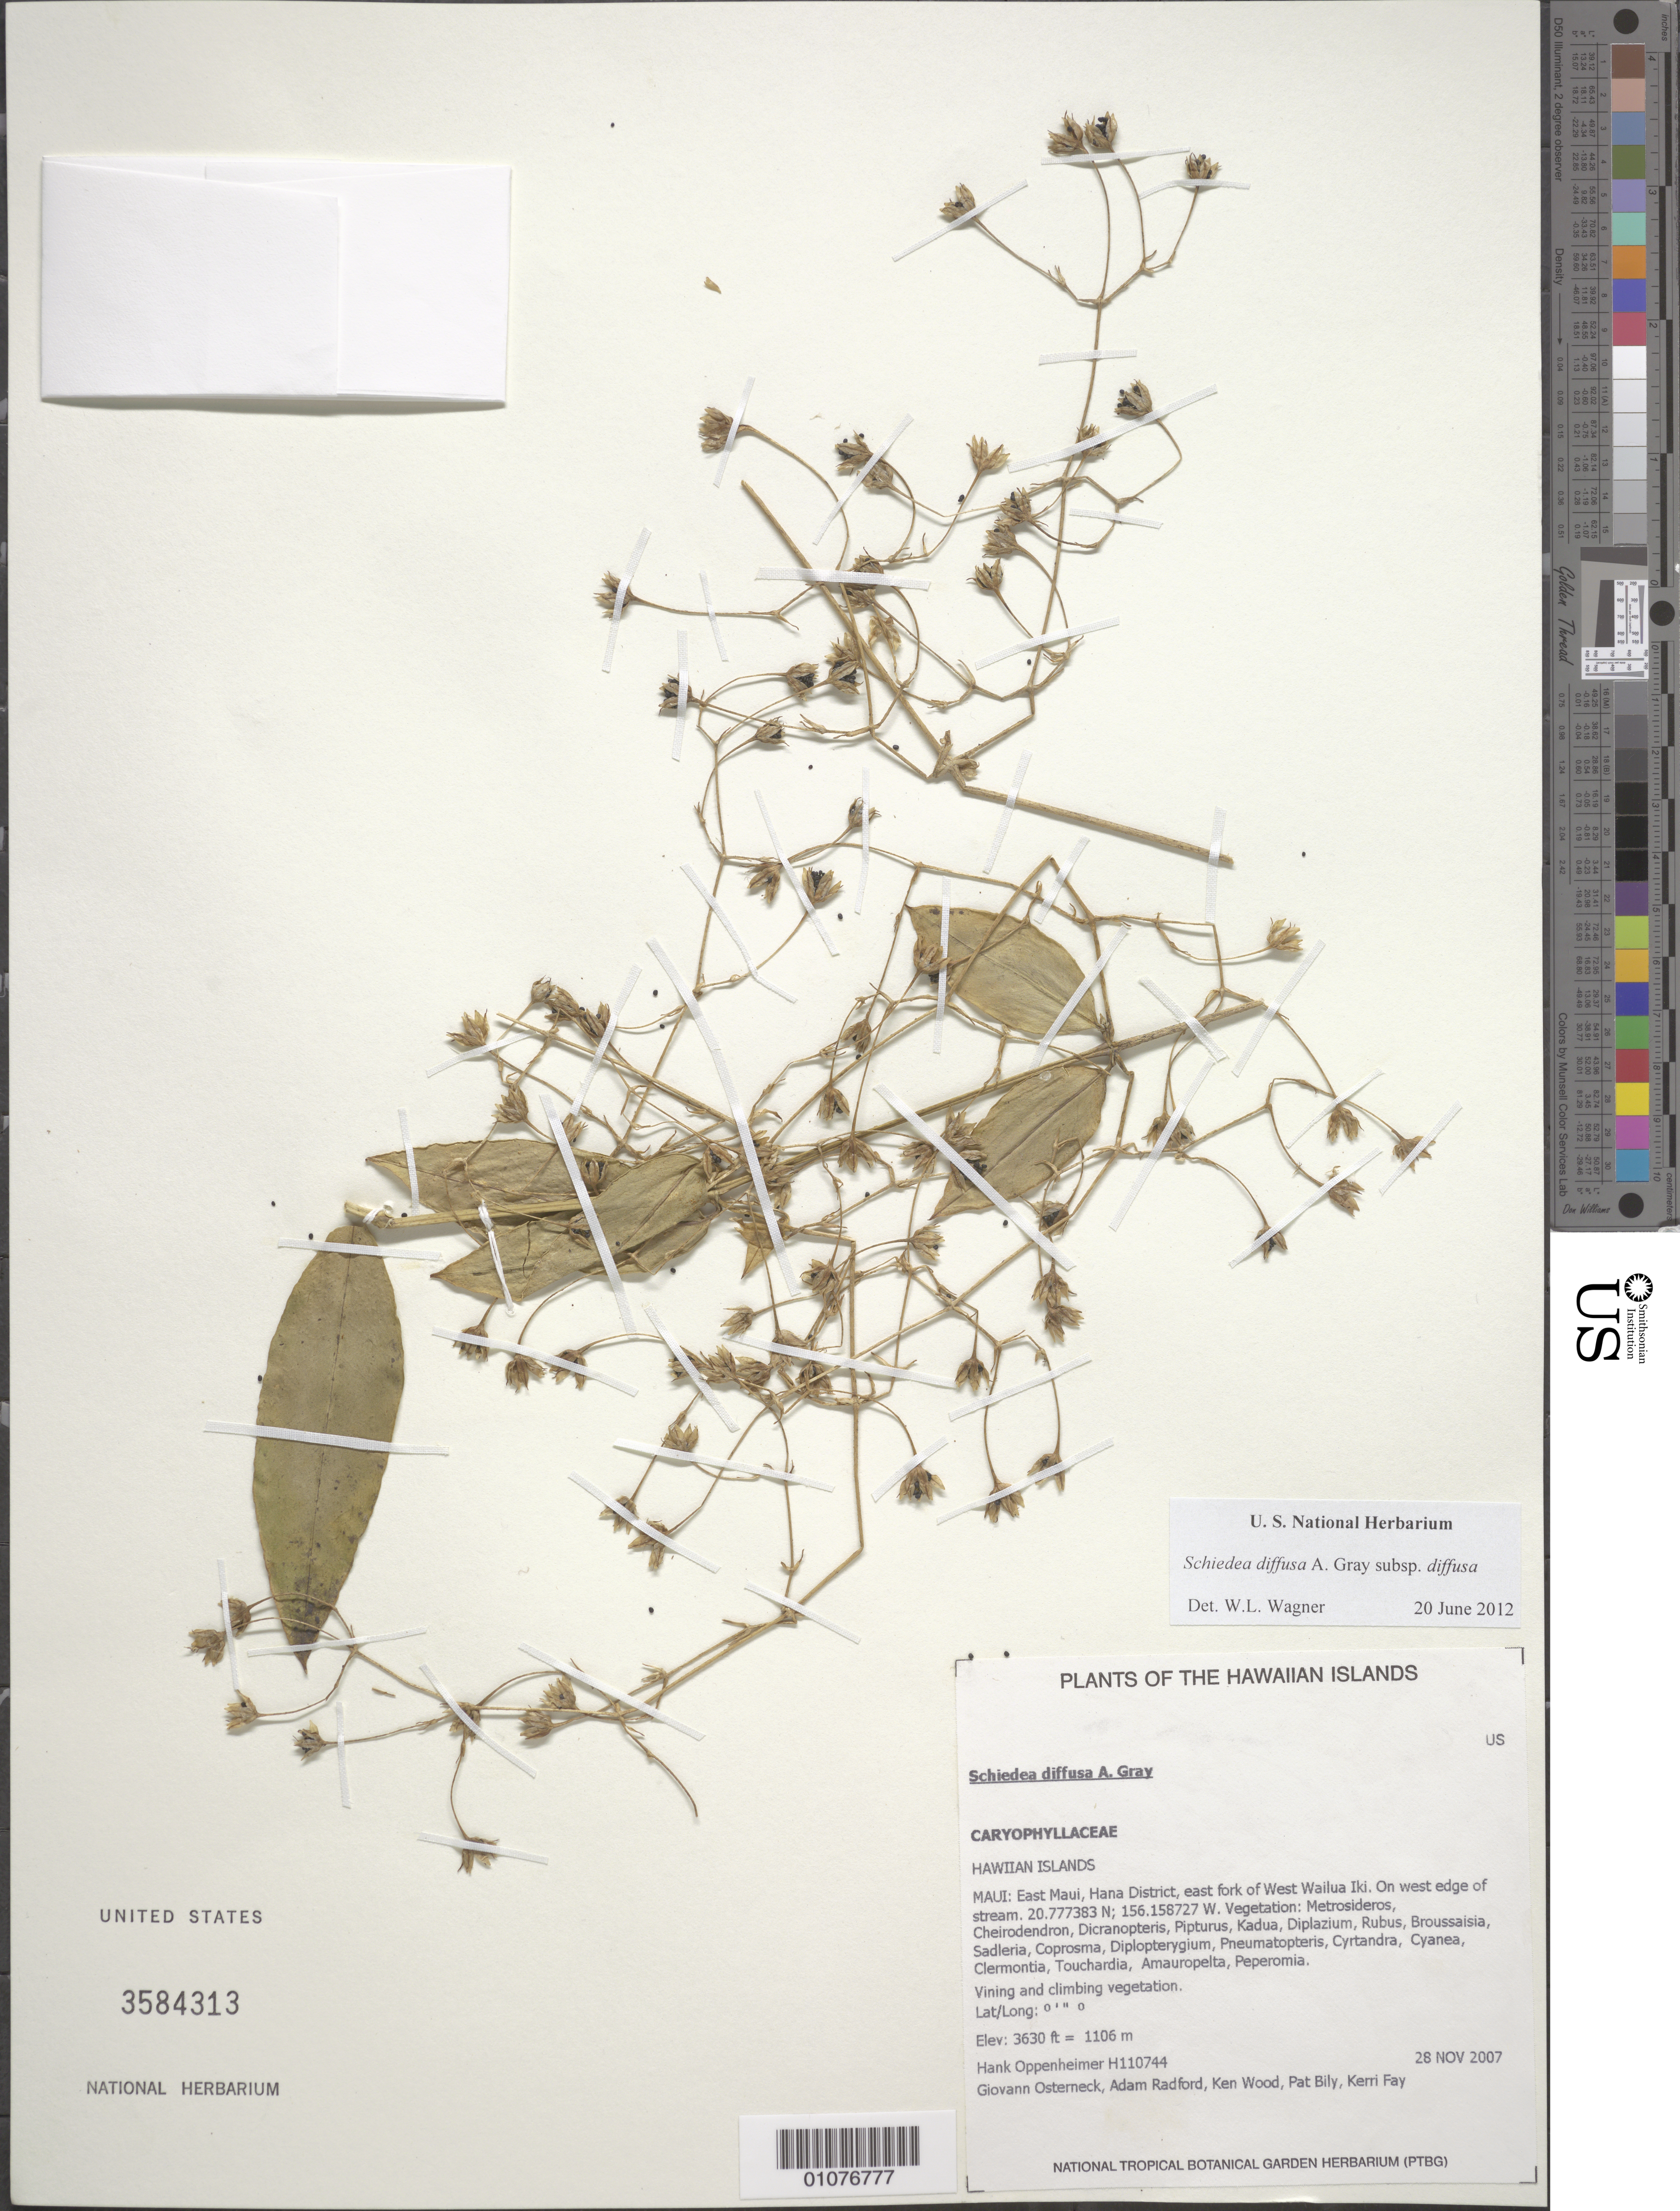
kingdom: Plantae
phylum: Tracheophyta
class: Magnoliopsida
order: Caryophyllales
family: Caryophyllaceae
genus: Schiedea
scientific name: Schiedea diffusa subsp. diffusa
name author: A. Gray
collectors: H. Oppenheimer, G. Osterneck, A. E. Radford, K. R. Wood, P. Bily & K. Fay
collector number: H110744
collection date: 2007-11-28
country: United States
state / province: Hawaii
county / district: Maui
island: Maui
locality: E Maui, Hana District, E fork of W Wailua Iki. On W edge of stream.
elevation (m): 1106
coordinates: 20.777383 N, 156.158727 W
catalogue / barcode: US 3584313